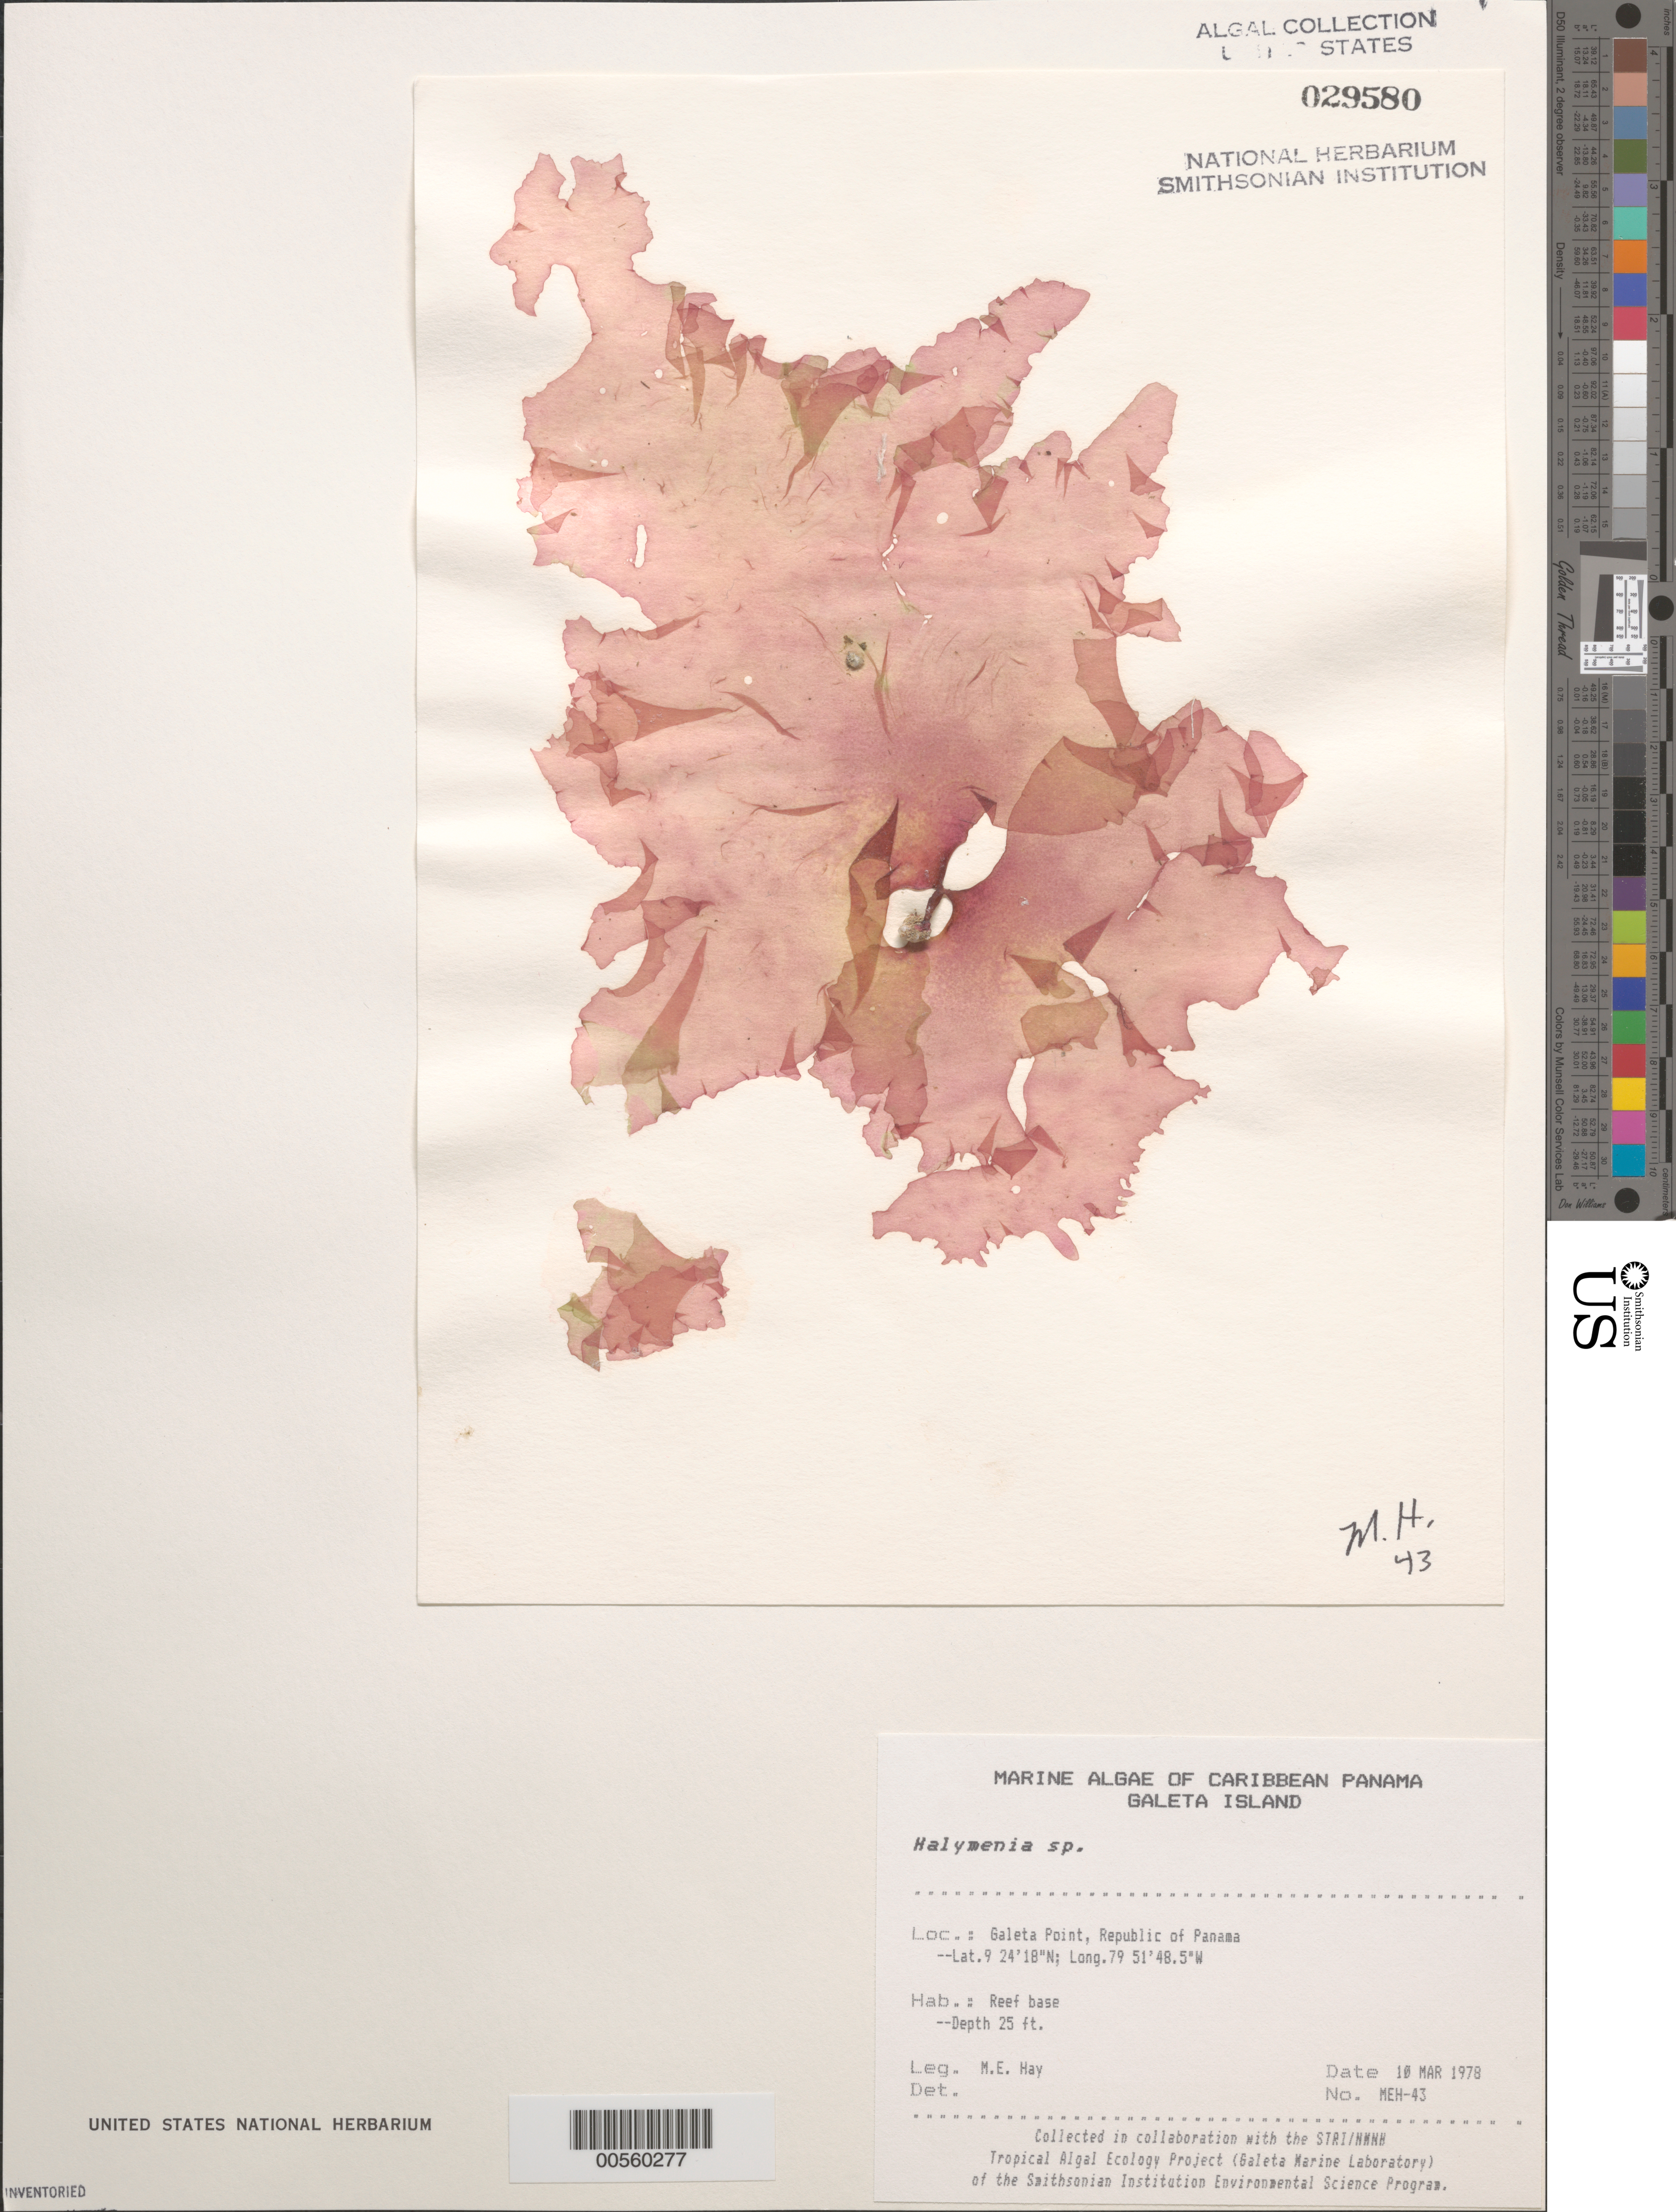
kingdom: Plantae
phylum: Rhodophyta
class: Florideophyceae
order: Halymeniales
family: Halymeniaceae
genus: Halymenia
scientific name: Halymenia sp.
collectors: M. E. Hay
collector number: MEH-43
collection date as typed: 10 Mar 1978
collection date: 1978-03-10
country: Panama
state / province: Colón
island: Galeta Island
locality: Galeta Point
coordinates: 9 24' 18" N, 79 51' 48.5" W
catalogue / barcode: US 29580